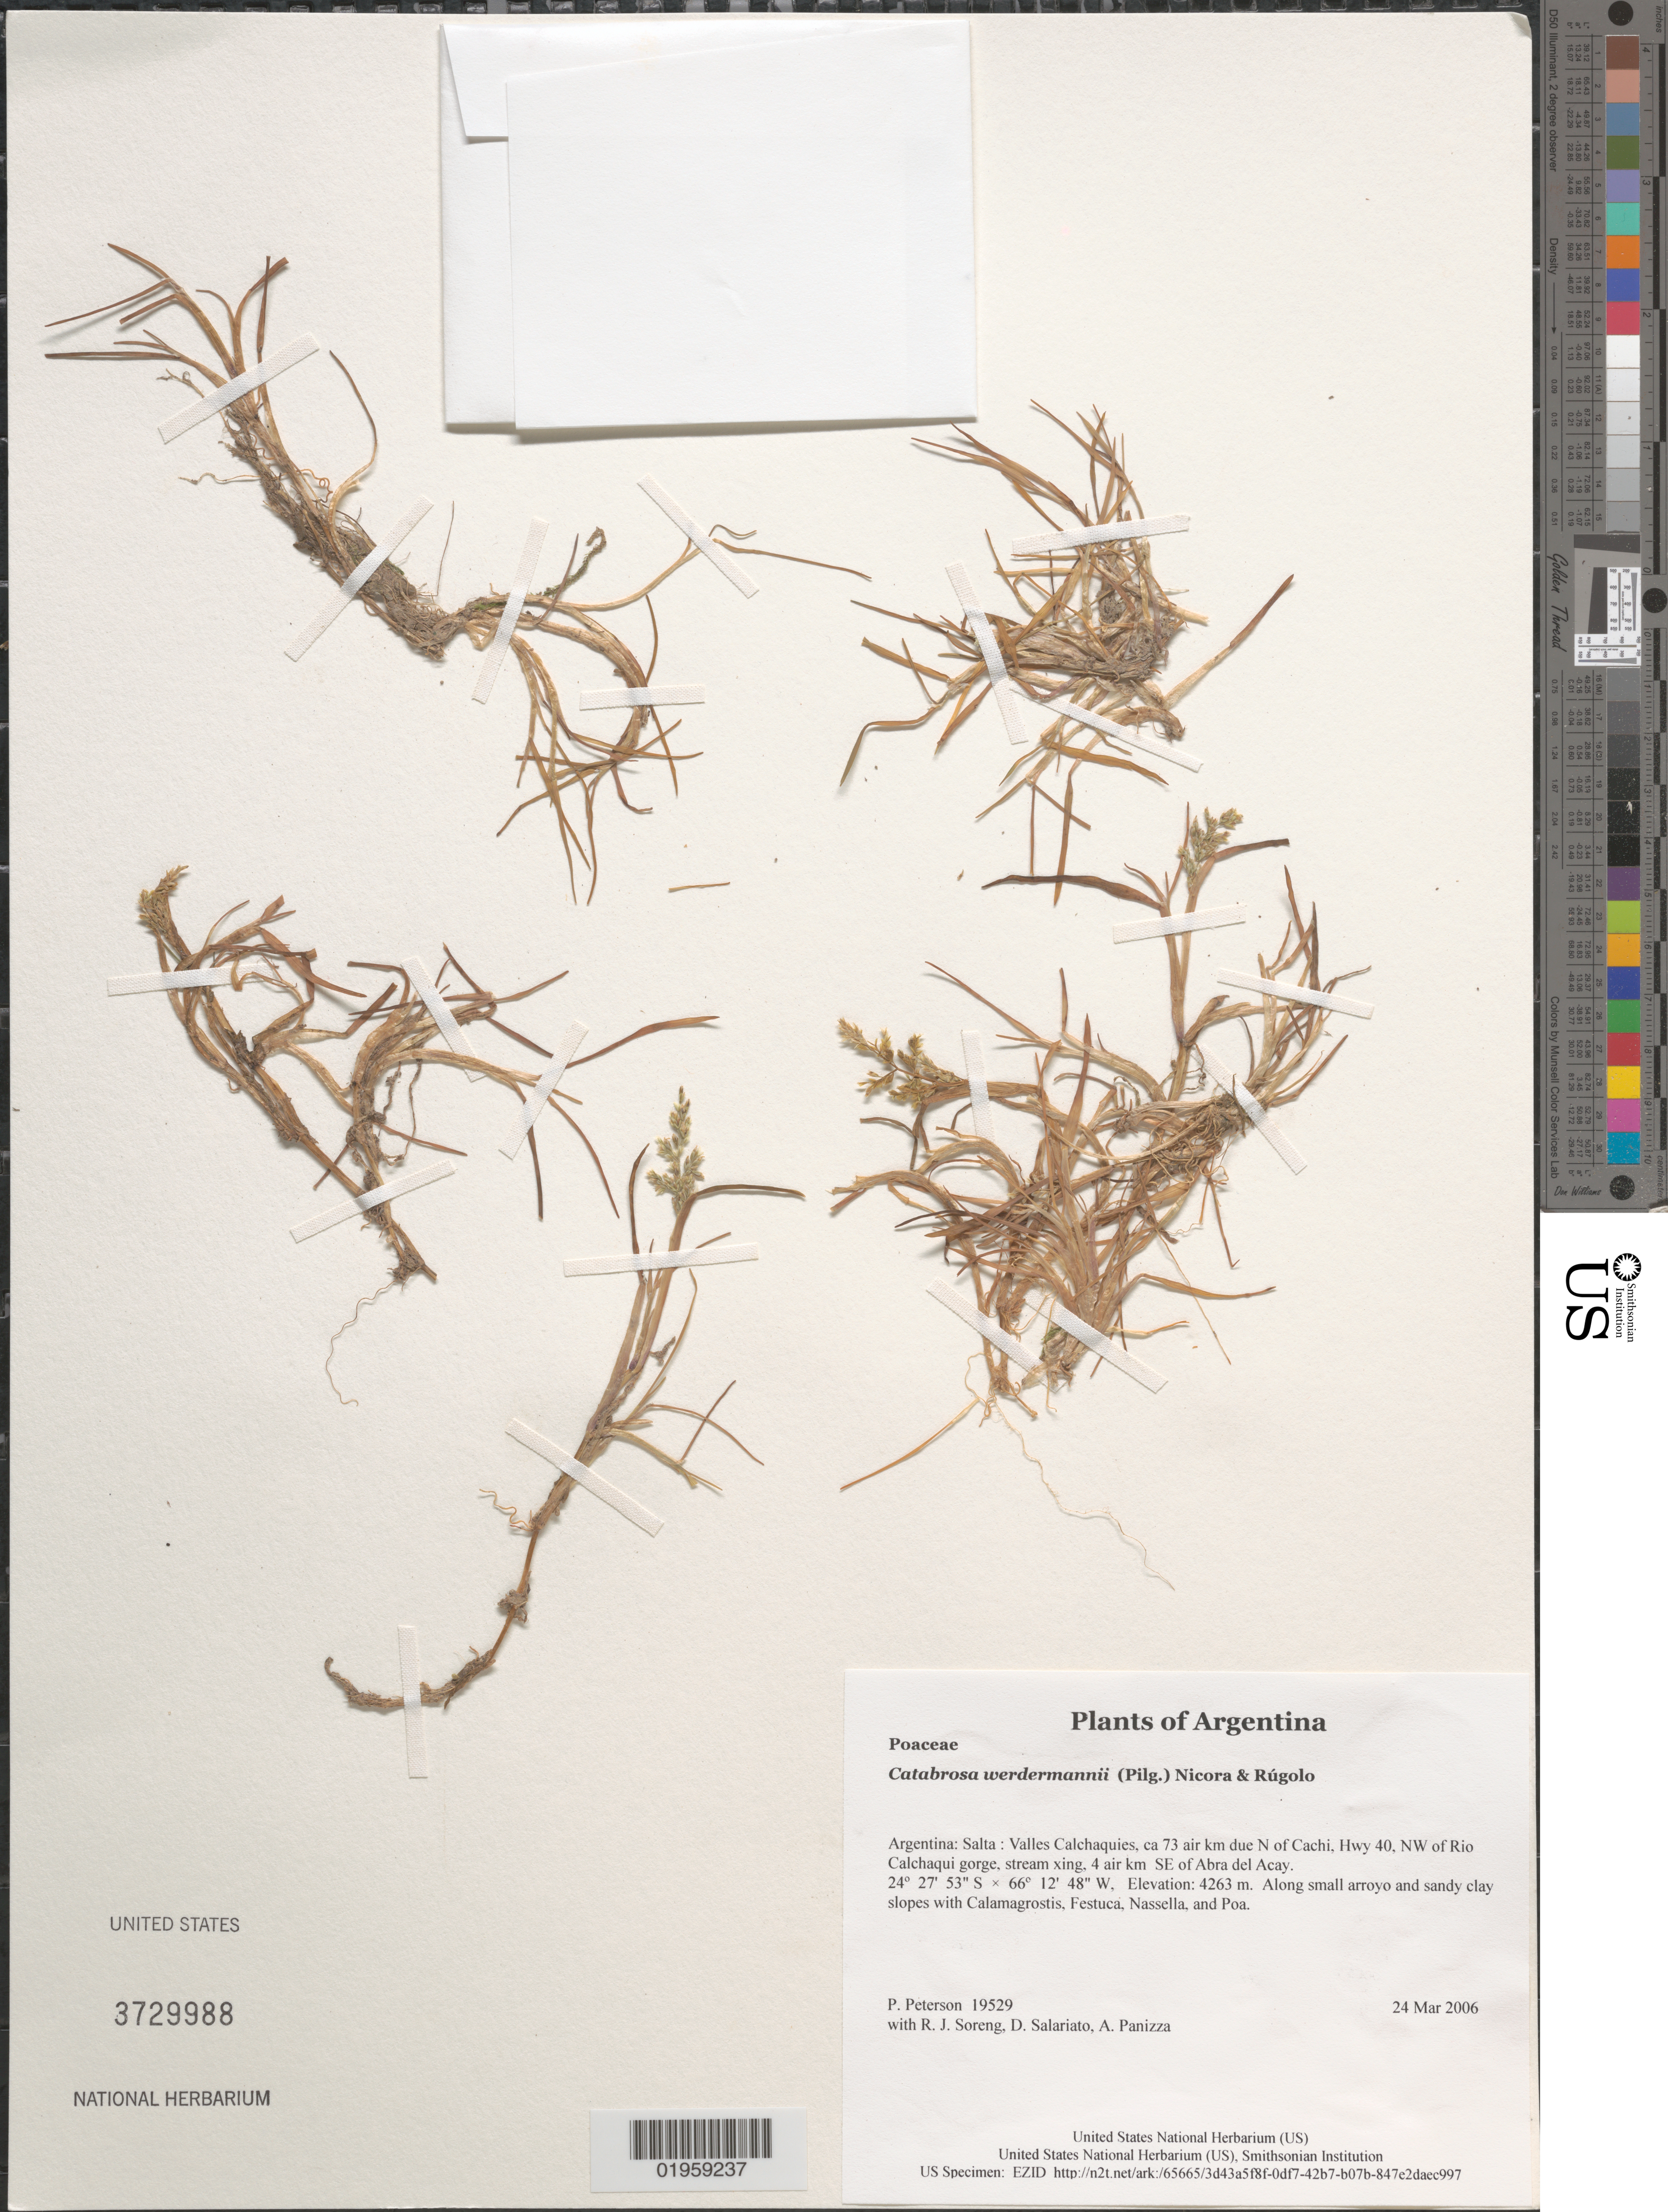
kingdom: Plantae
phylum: Tracheophyta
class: Liliopsida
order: Poales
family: Poaceae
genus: Catabrosa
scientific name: Catabrosa werdermannii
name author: (Pilg.) Nicora & Rúgolo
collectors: P. M. Peterson, R. J. Soreng, D. Salariato & A. Panizza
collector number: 19529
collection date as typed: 24 Mar 2006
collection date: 2006-03-24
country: Argentina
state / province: Salta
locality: Valles Calchaquies, ca 73 air km due N of Cachi, Hwy 40, NW of Rio Calchaqui gorge, stream xing, 4 air km SE of Abra del Acay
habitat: Along small arroyo and sandy clay slopes with Calamagrostis, Festuca, Nassella, and Poa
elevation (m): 4263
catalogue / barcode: US 3729988